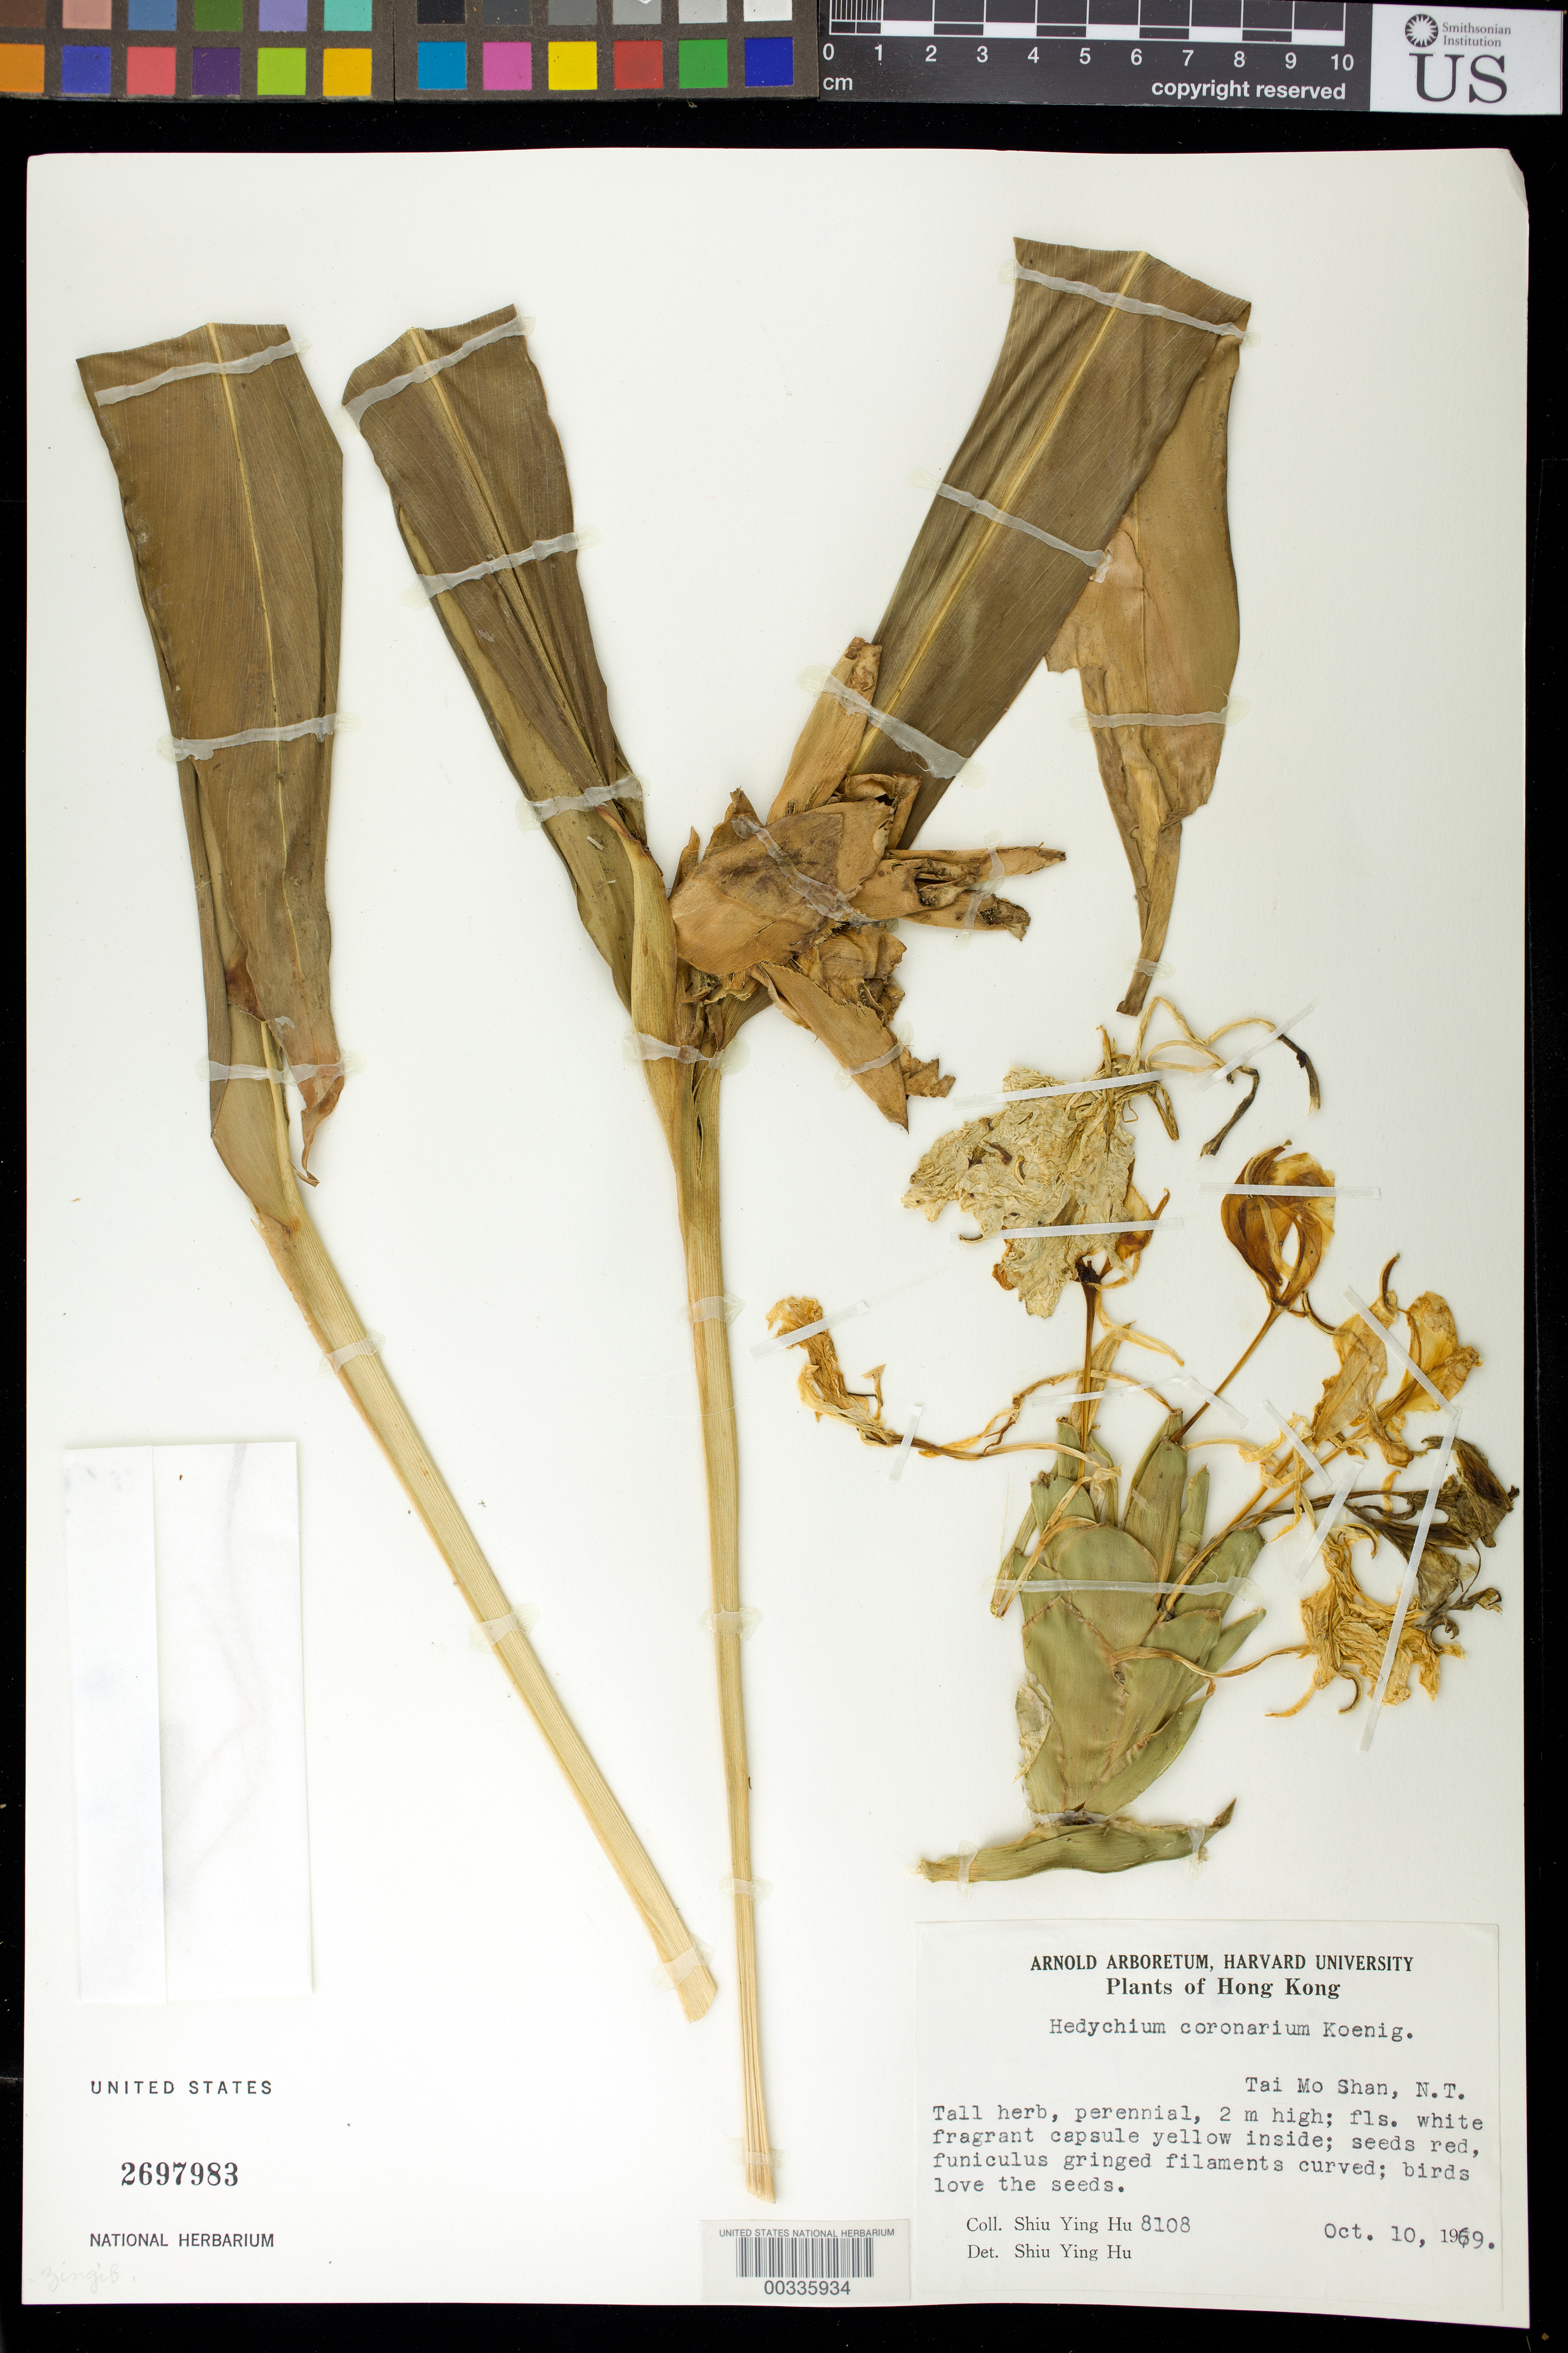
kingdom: Plantae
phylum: Tracheophyta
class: Liliopsida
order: Zingiberales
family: Zingiberaceae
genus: Hedychium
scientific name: Hedychium coronarium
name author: J. Koenig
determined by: Hu, S. Y.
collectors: S. Y. Hu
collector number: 8108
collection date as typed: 10 Oct 1969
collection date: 1969-10-10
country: China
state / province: Hong Kong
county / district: New Territories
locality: Tai mo shan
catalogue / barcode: US 2697983